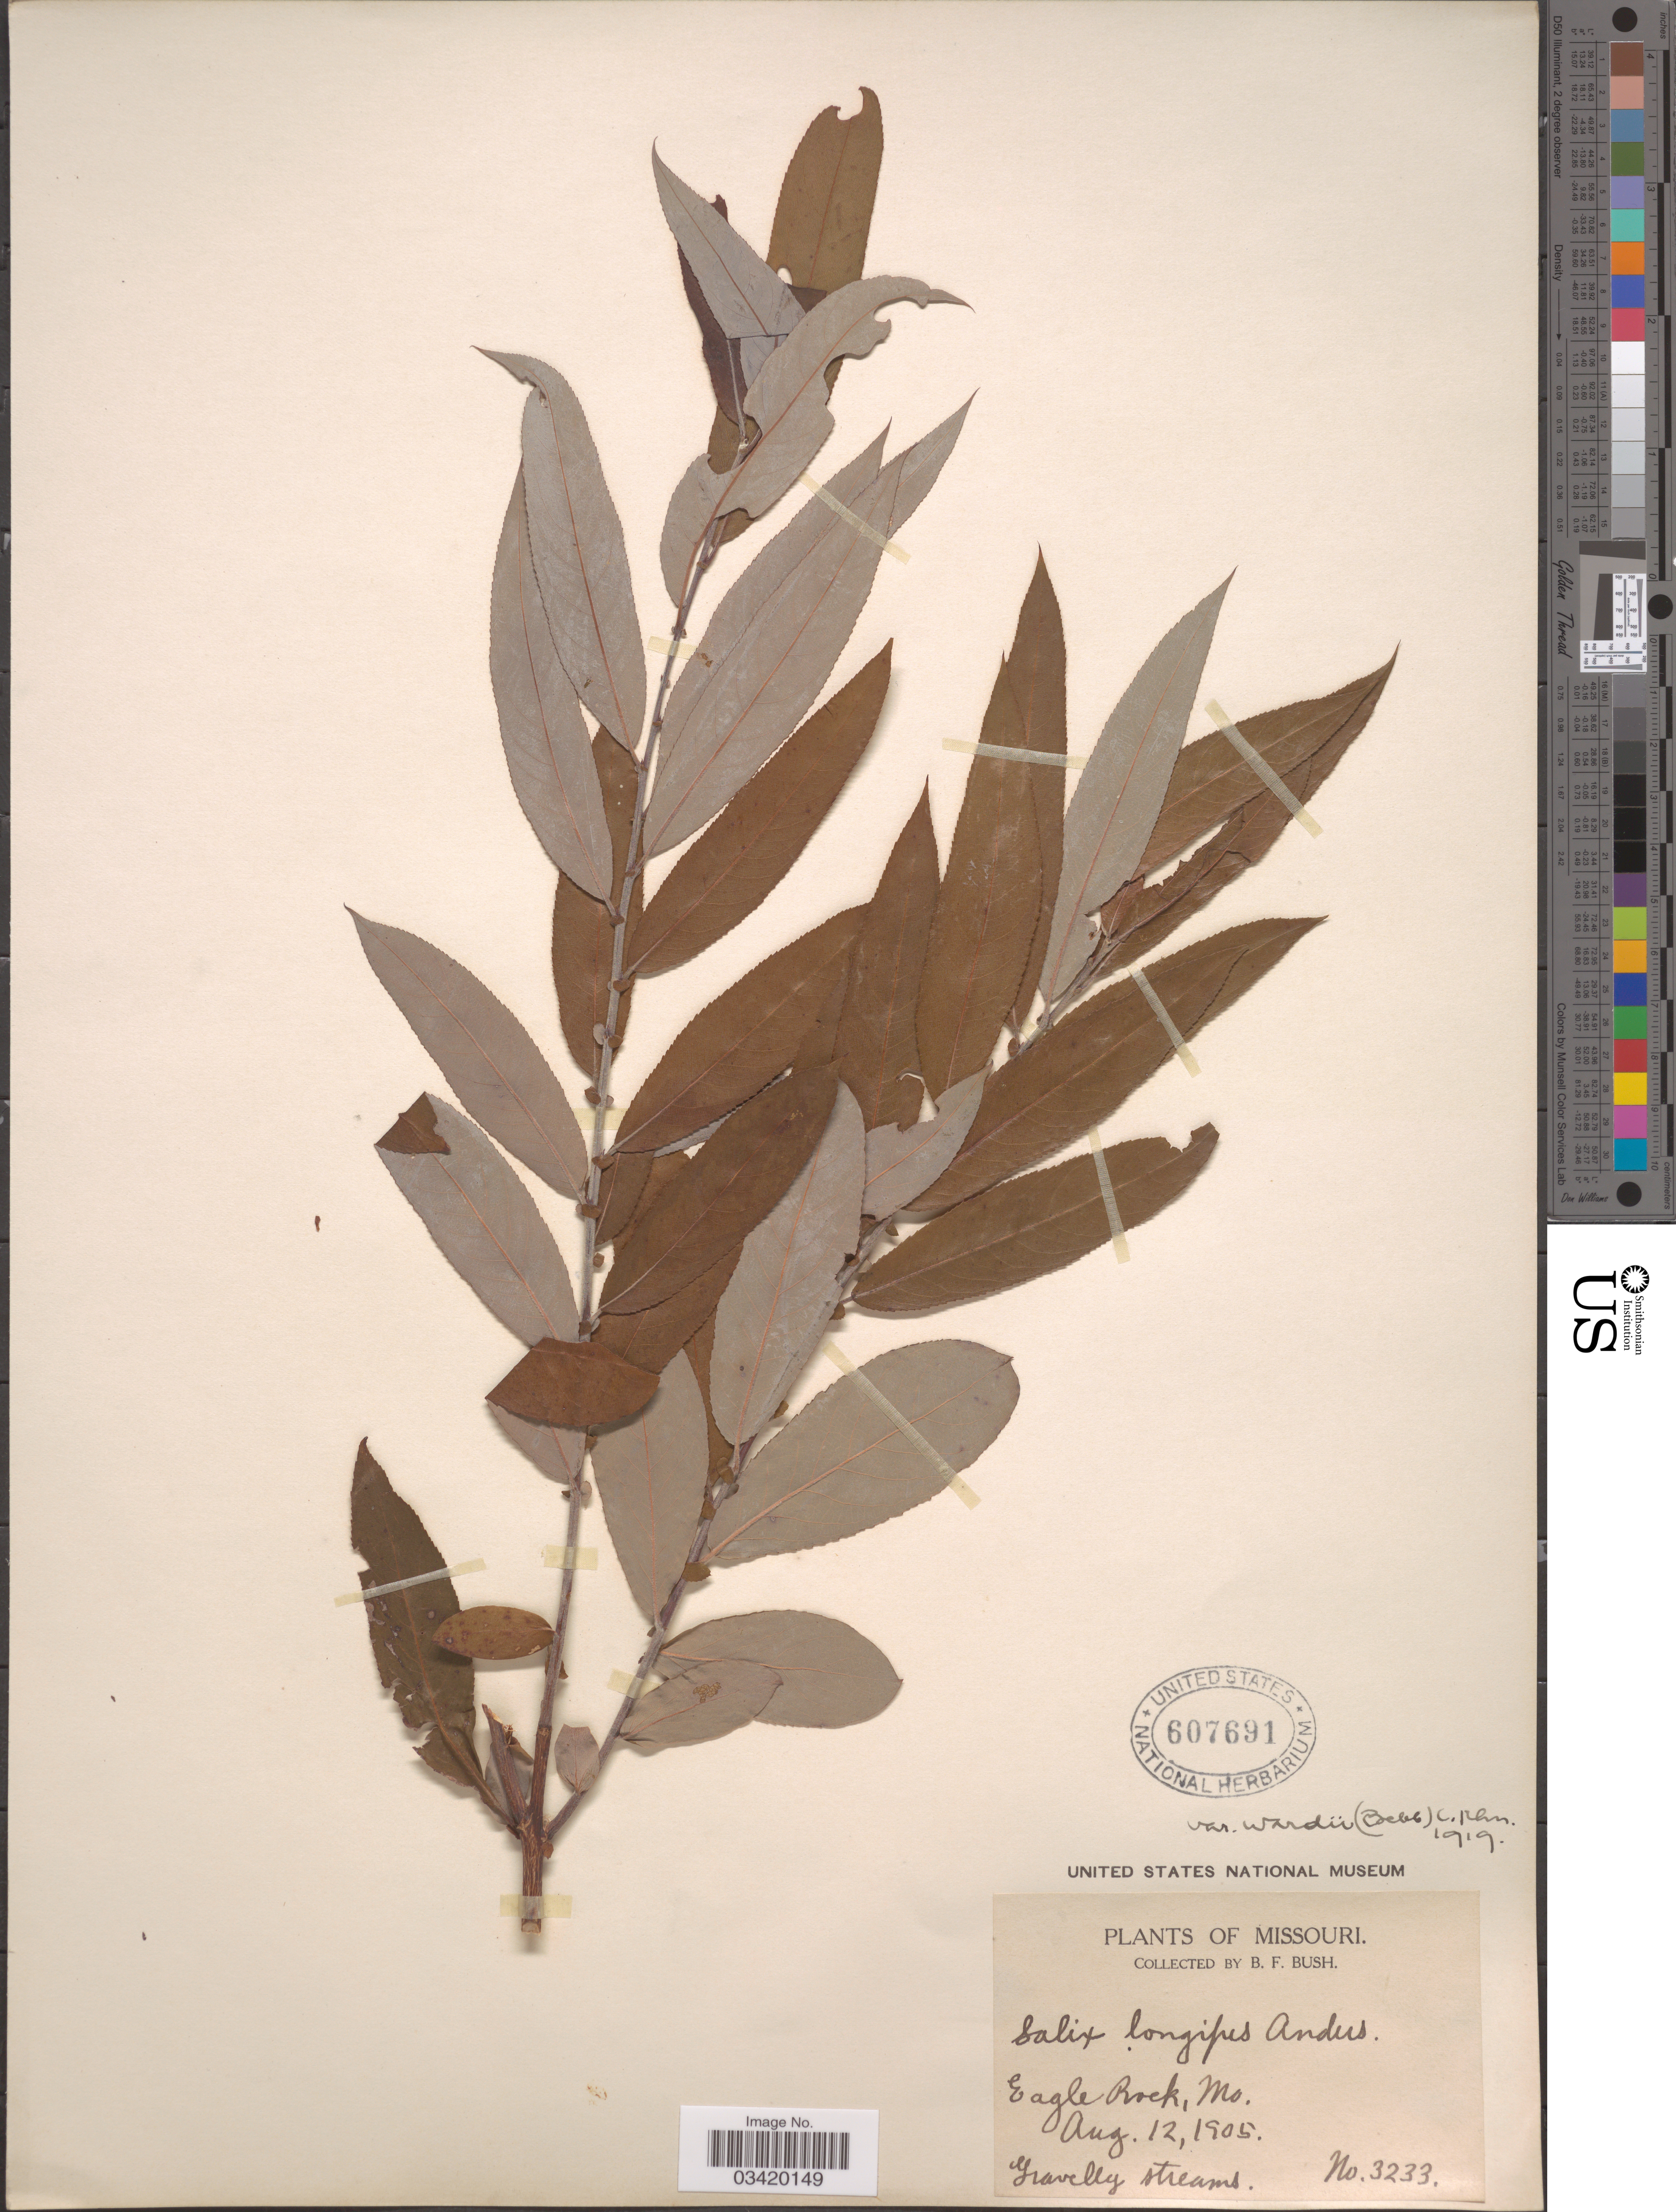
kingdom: Plantae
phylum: Tracheophyta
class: Magnoliopsida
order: Malpighiales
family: Salicaceae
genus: Salix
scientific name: Salix caroliniana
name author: Michx.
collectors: B. F. Bush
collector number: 3233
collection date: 1905-08-12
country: United States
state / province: Missouri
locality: Eagle Rock.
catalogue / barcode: US 607691